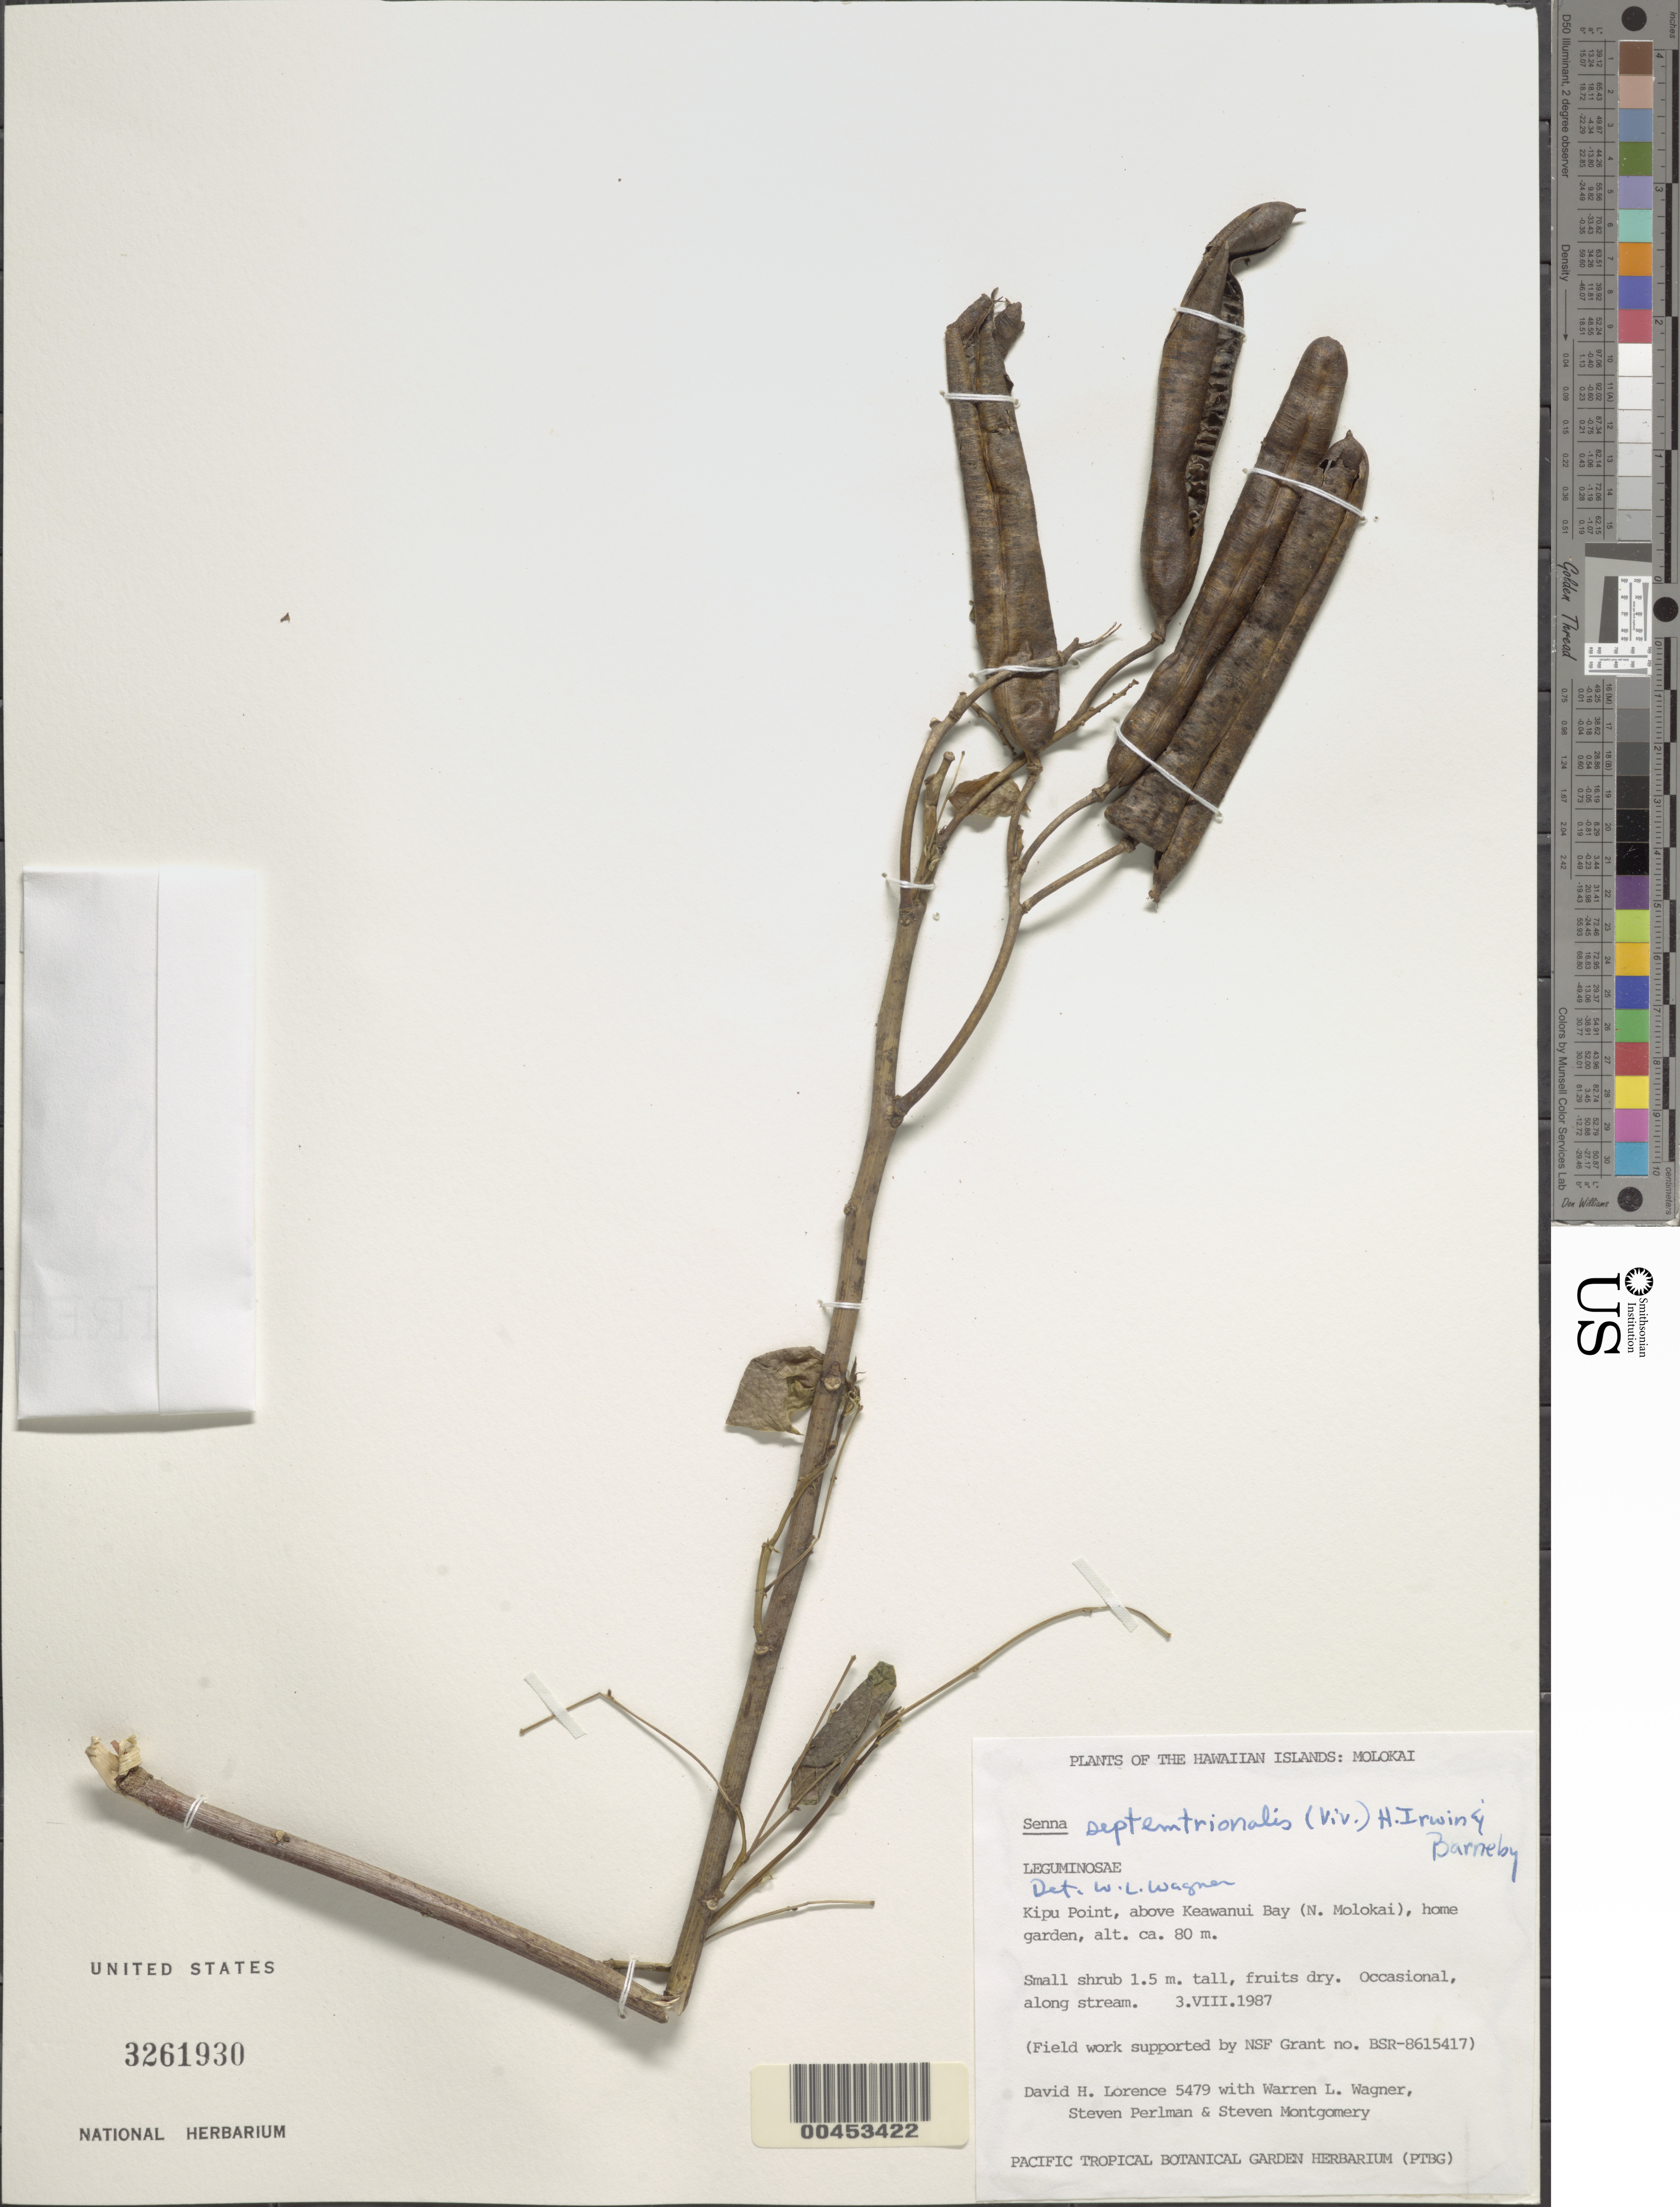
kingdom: Plantae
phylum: Tracheophyta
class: Magnoliopsida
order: Fabales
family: Fabaceae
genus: Senna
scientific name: Senna septemtrionalis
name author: (Viv.) H.S. Irwin & Barneby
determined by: Wagner, W. L., (BOT), Smithsonian Institution - National Museum of Natural History (UNITED STATES)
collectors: D. Lorence, W. L. Wagner, S. P. Perlman & S. Montgomery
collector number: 5479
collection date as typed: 3 Aug 1987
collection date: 1987-08-03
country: United States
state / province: Hawaii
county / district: Maui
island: Moloka'i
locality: Kipu Point, above Keawanui Bay (N Molokai)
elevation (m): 80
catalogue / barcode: US 3261930